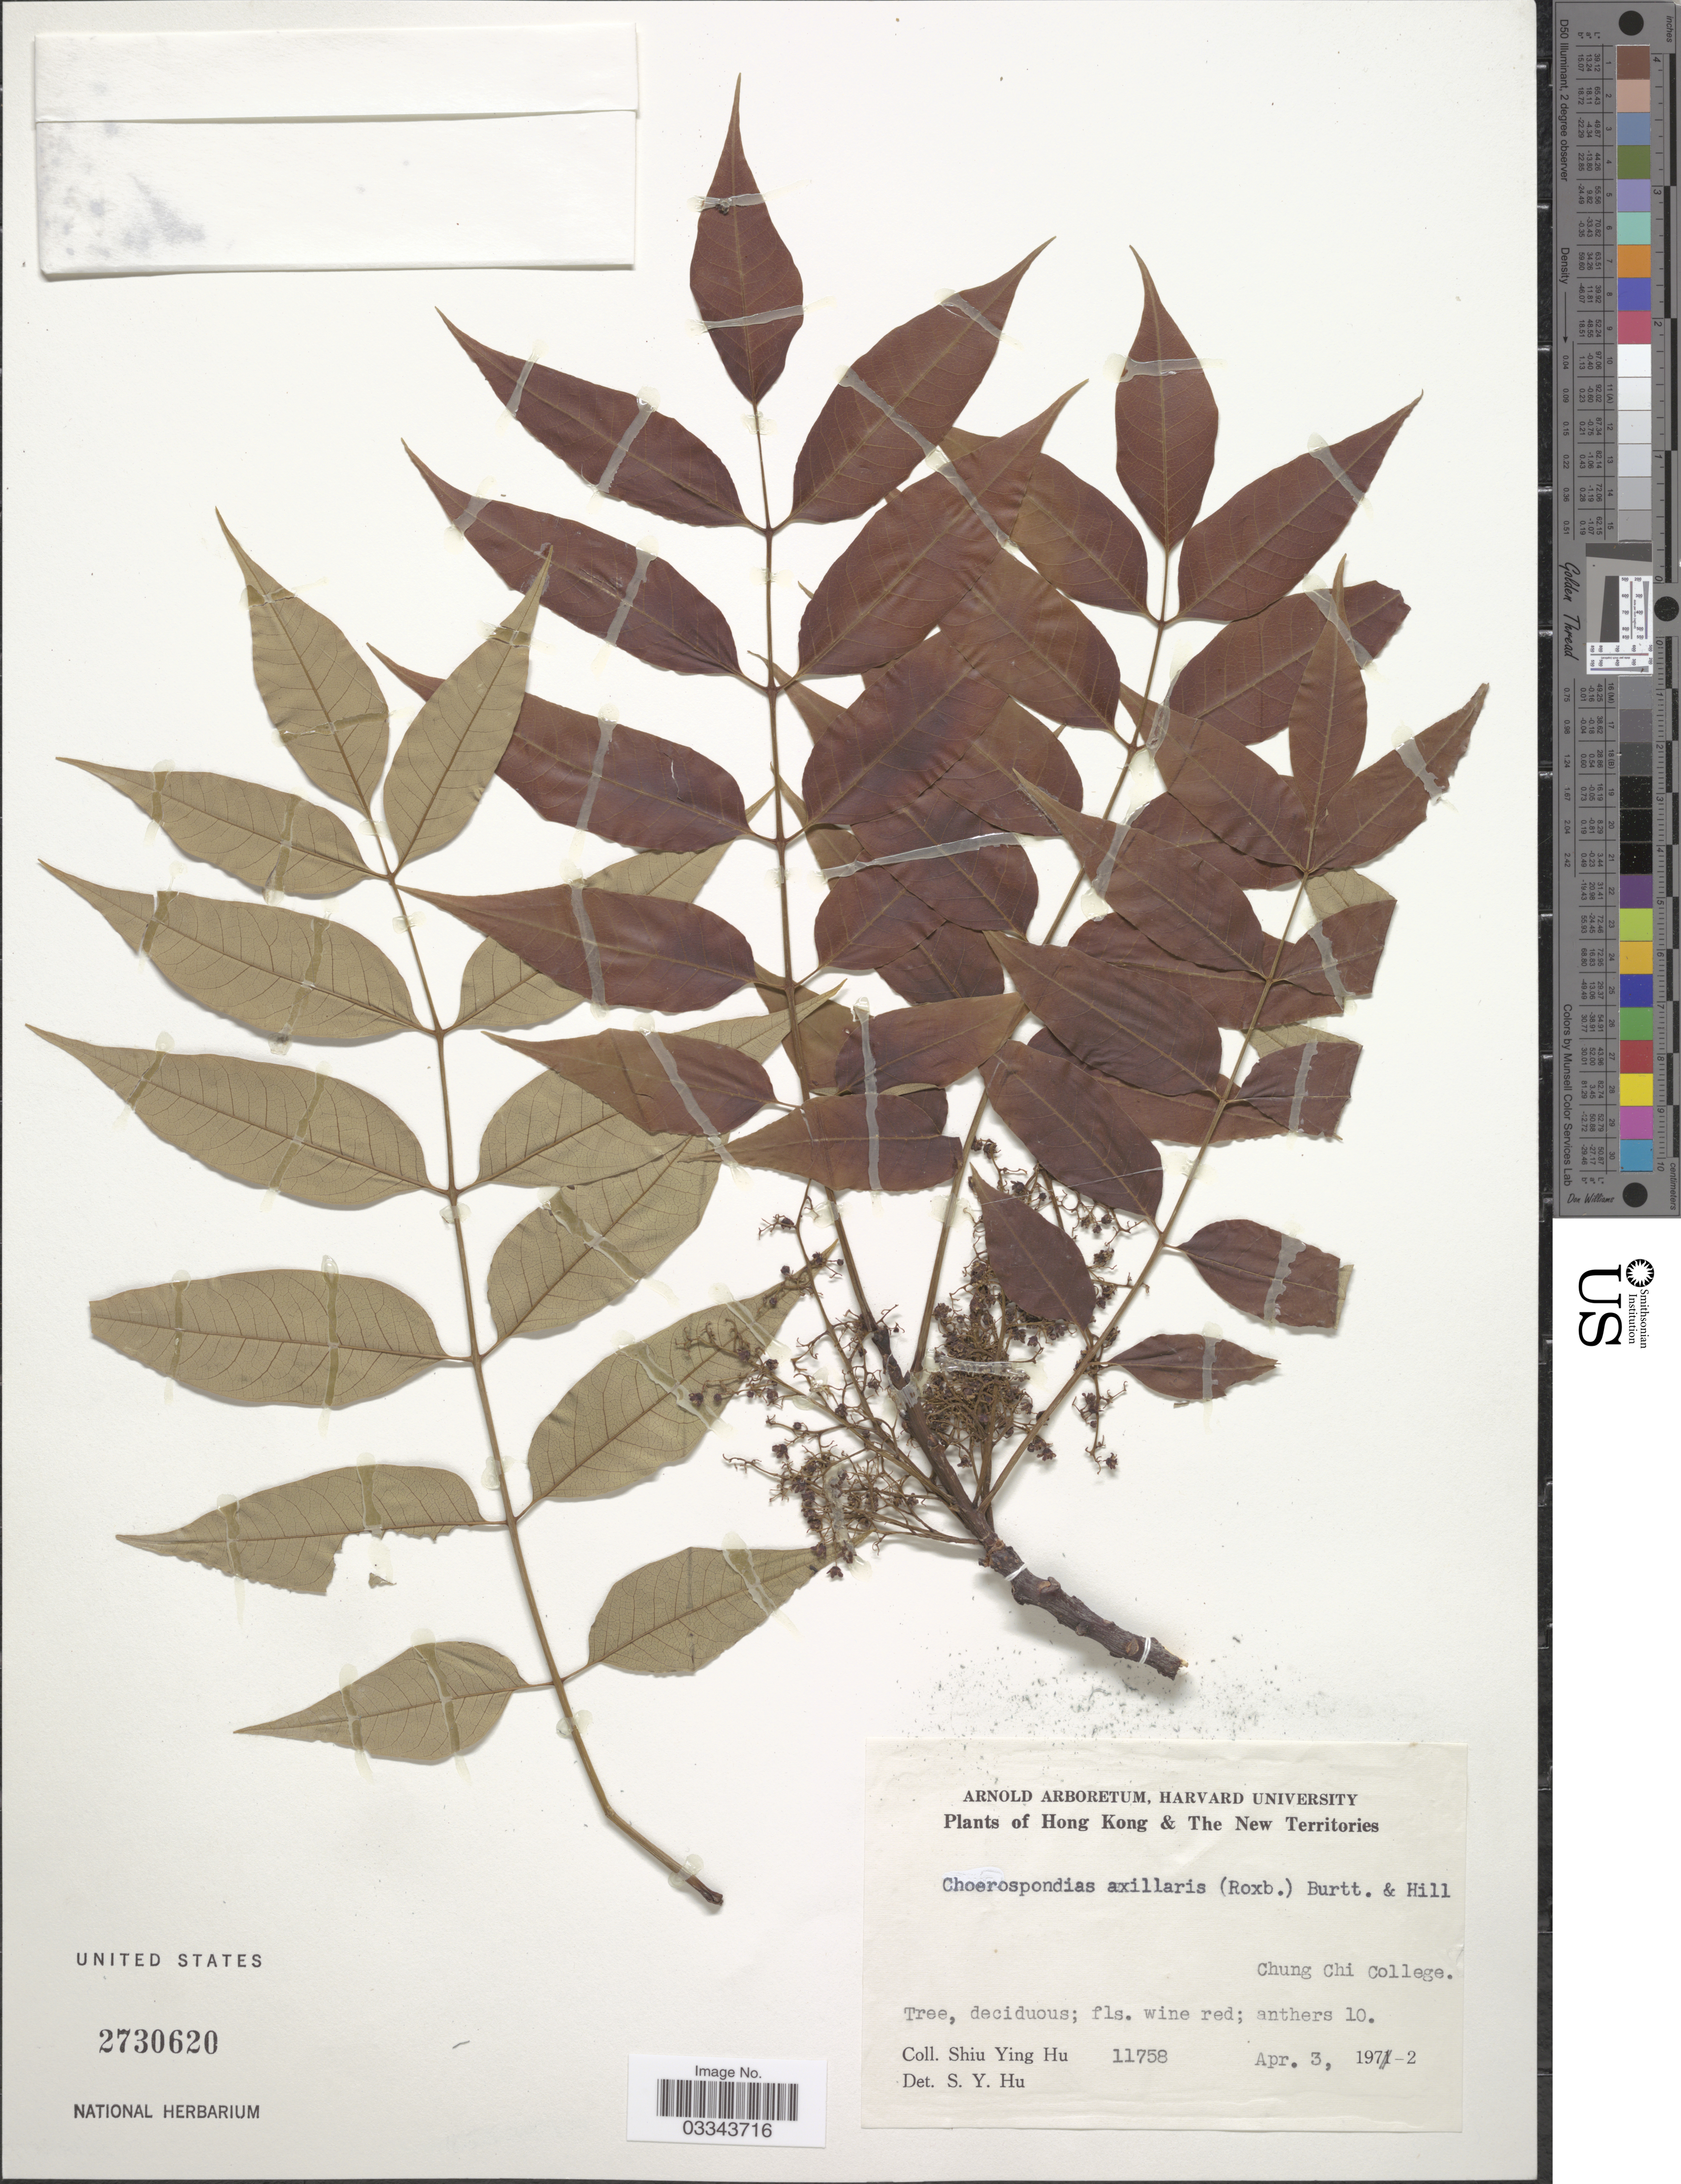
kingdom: Plantae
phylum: Tracheophyta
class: Magnoliopsida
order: Sapindales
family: Anacardiaceae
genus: Choerospondias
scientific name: Choerospondias axillaris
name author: (Roxb.) B.L. Burtt & A.W. Hill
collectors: S. Y. Hu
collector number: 11758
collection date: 1972-04-03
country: China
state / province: Hong Kong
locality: Hong Kong & The New Territories. Chung Chi College.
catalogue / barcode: US 2730620